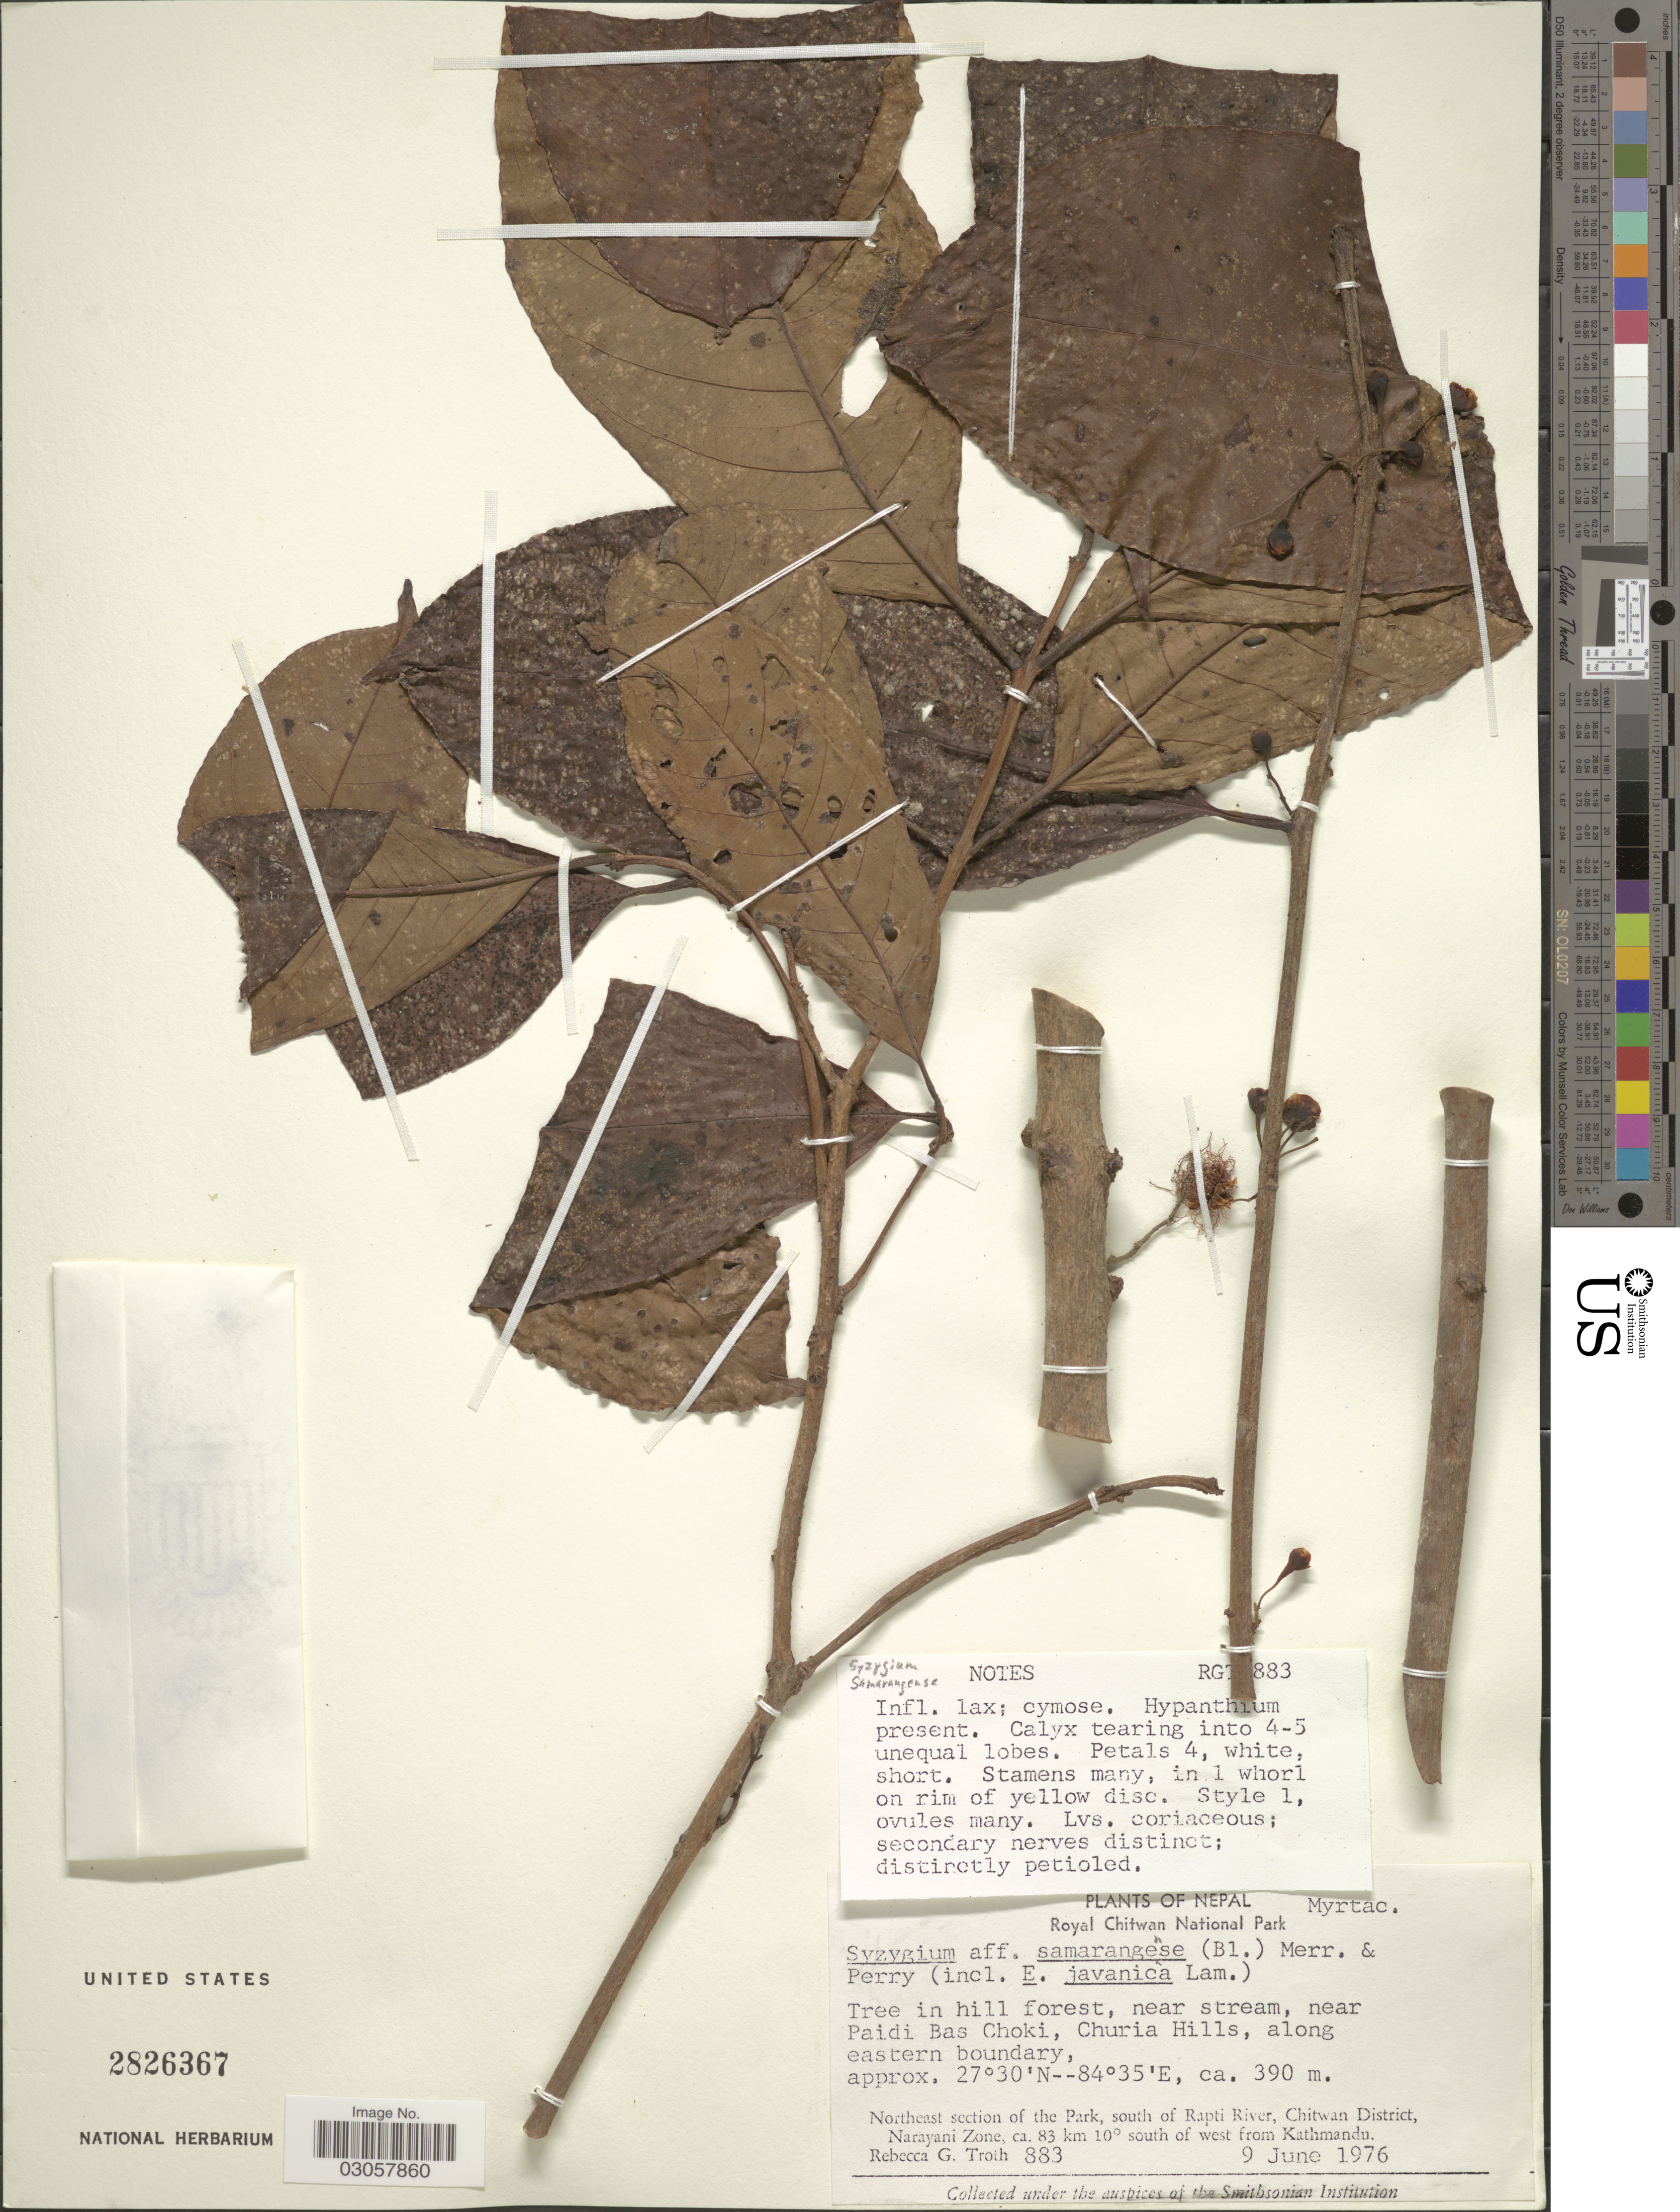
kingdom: Plantae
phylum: Tracheophyta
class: Magnoliopsida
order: Myrtales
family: Myrtaceae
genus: Syzygium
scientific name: Syzygium samarangense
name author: (Blume) Merr. & L.M. Perry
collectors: R. Troth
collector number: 883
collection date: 1976-06-09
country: Nepal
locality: Royal Chitwan National Park. Tree in hill forest, near stream, near Paidi Bas Choki, Churia Hills, along eastern boundary. Northeast section of the Park, south of Rapti River, Chitwan District, Narayani Zone, ca. 83 km 10° south of west from Kathmandu.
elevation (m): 390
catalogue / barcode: US 2826367